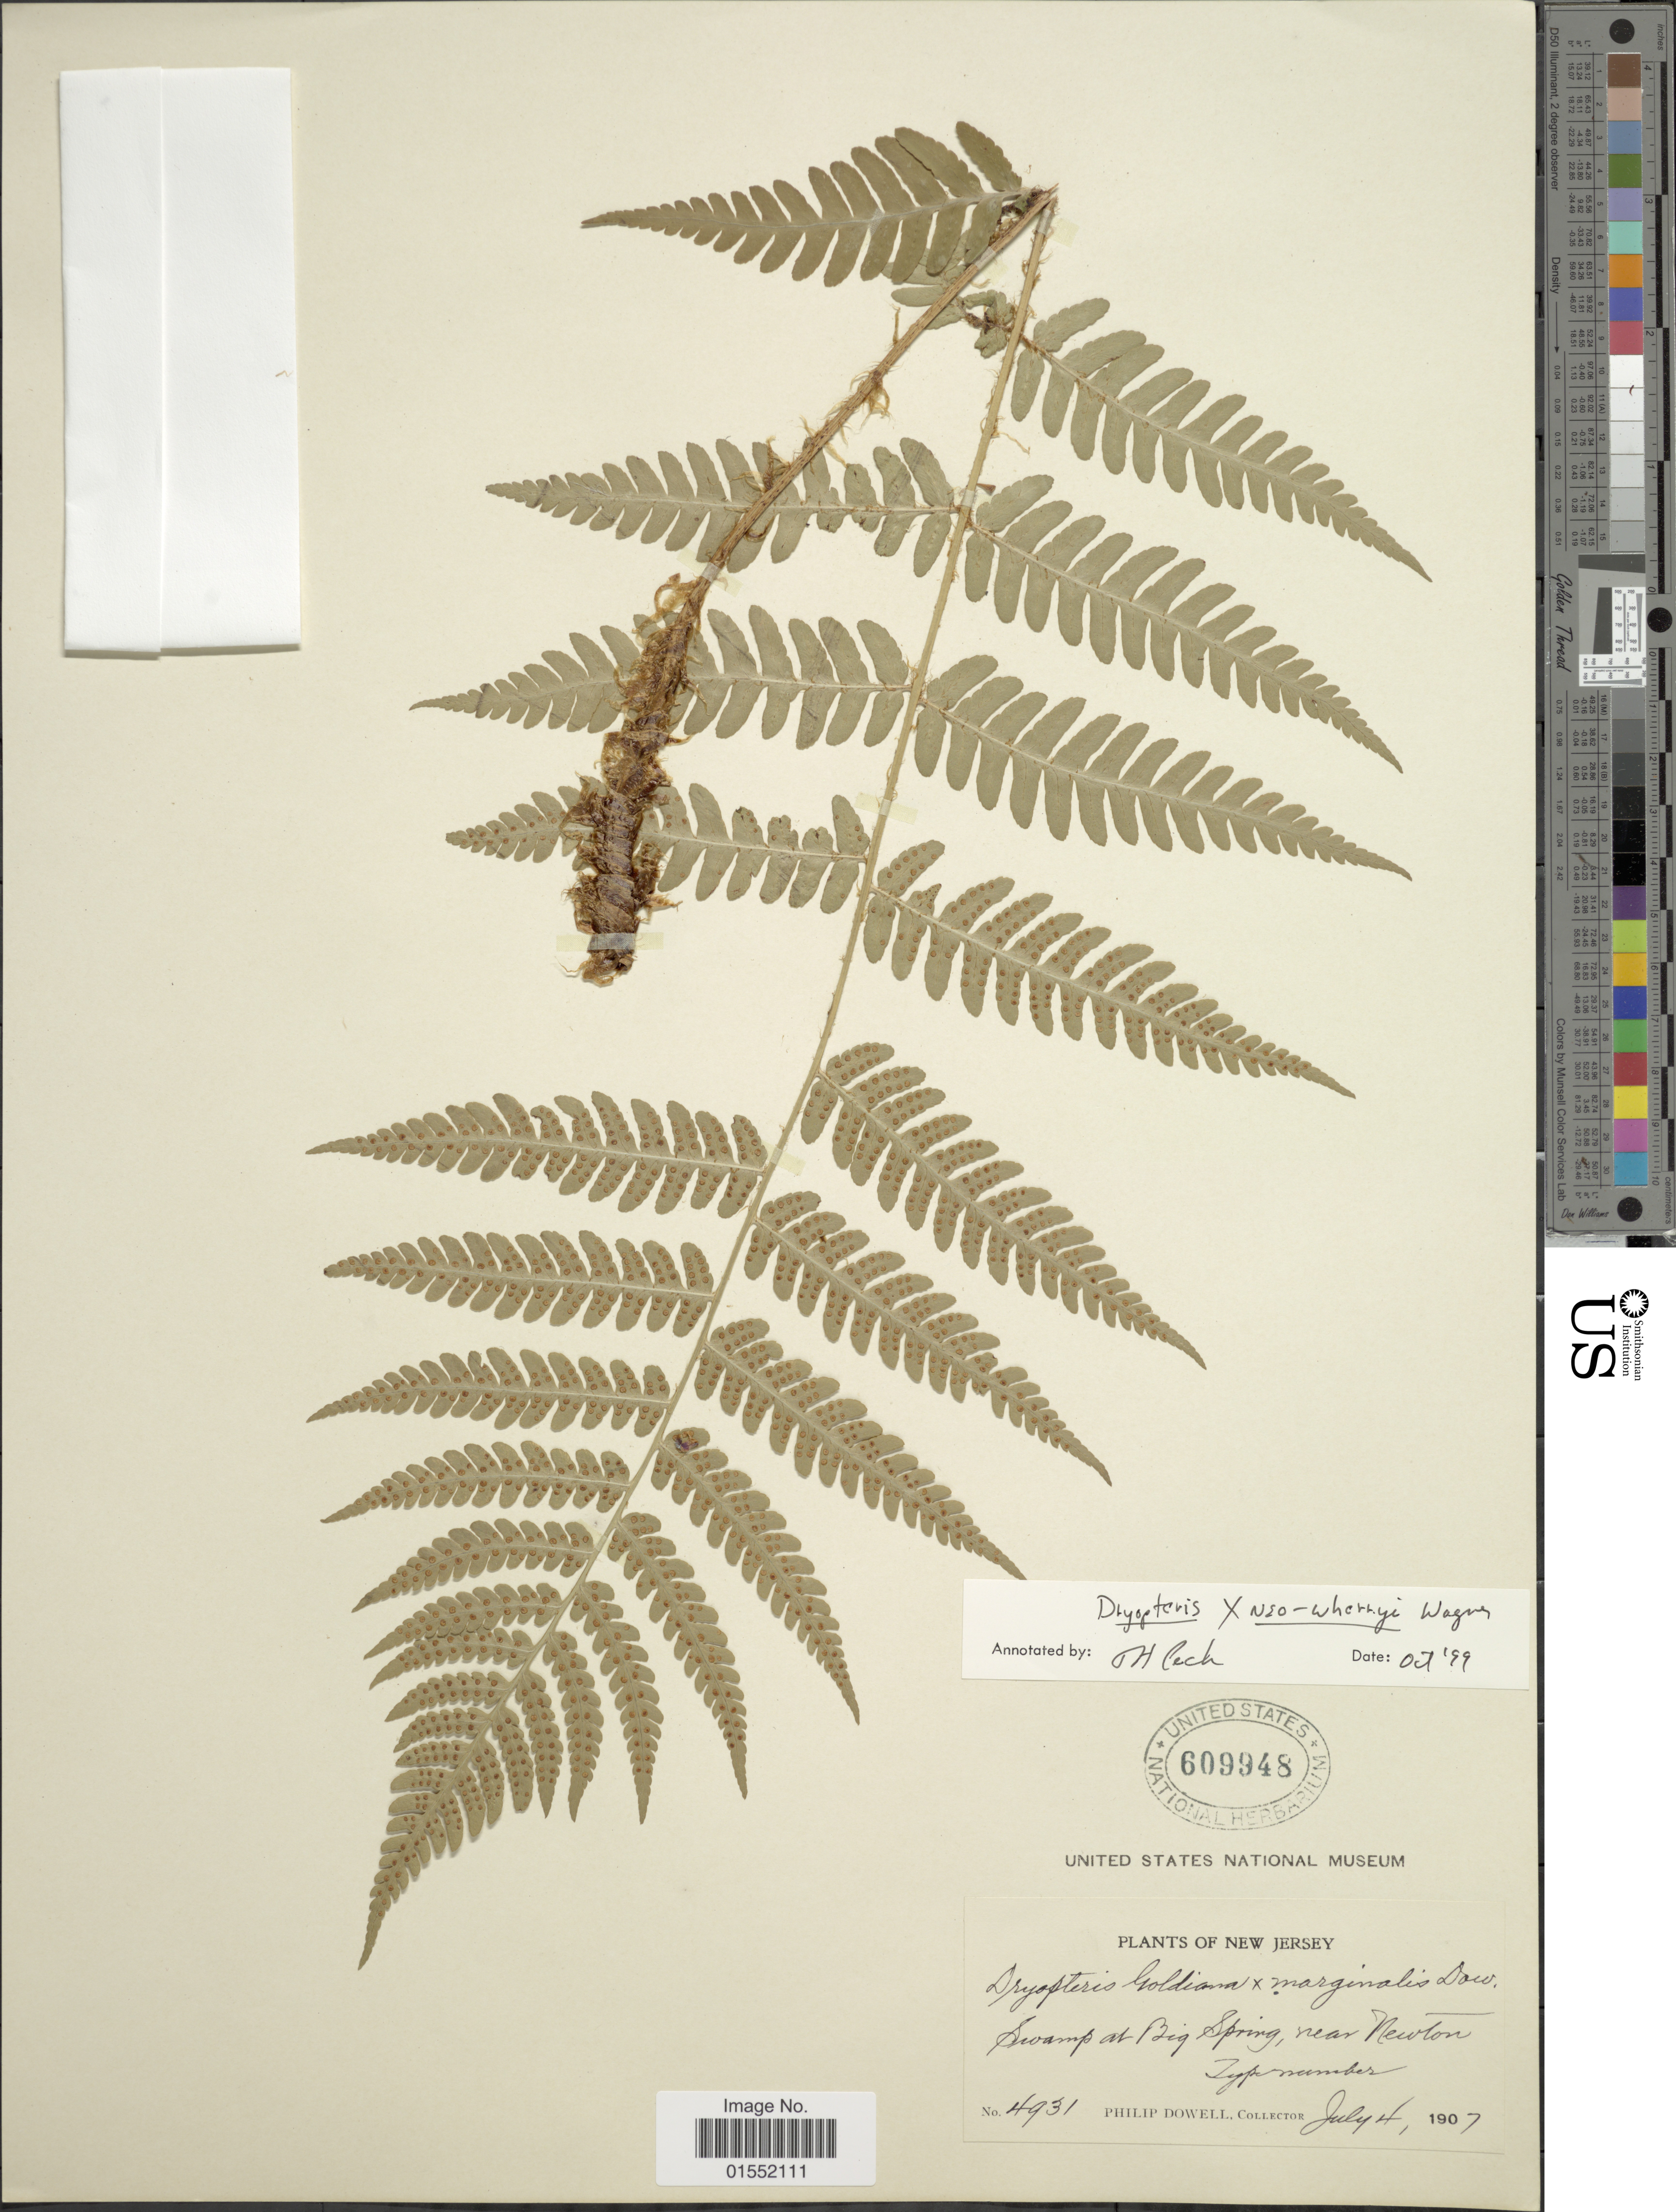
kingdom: Plantae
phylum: Tracheophyta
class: Polypodiopsida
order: Polypodiales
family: Dryopteridaceae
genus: Dryopteris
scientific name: Dryopteris x neowherryi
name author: W.H. Wagner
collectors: P. Dowell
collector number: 4931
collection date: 1907-07-04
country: United States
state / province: New Jersey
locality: Swamp at Big Spring, near Newton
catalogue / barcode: US 609948